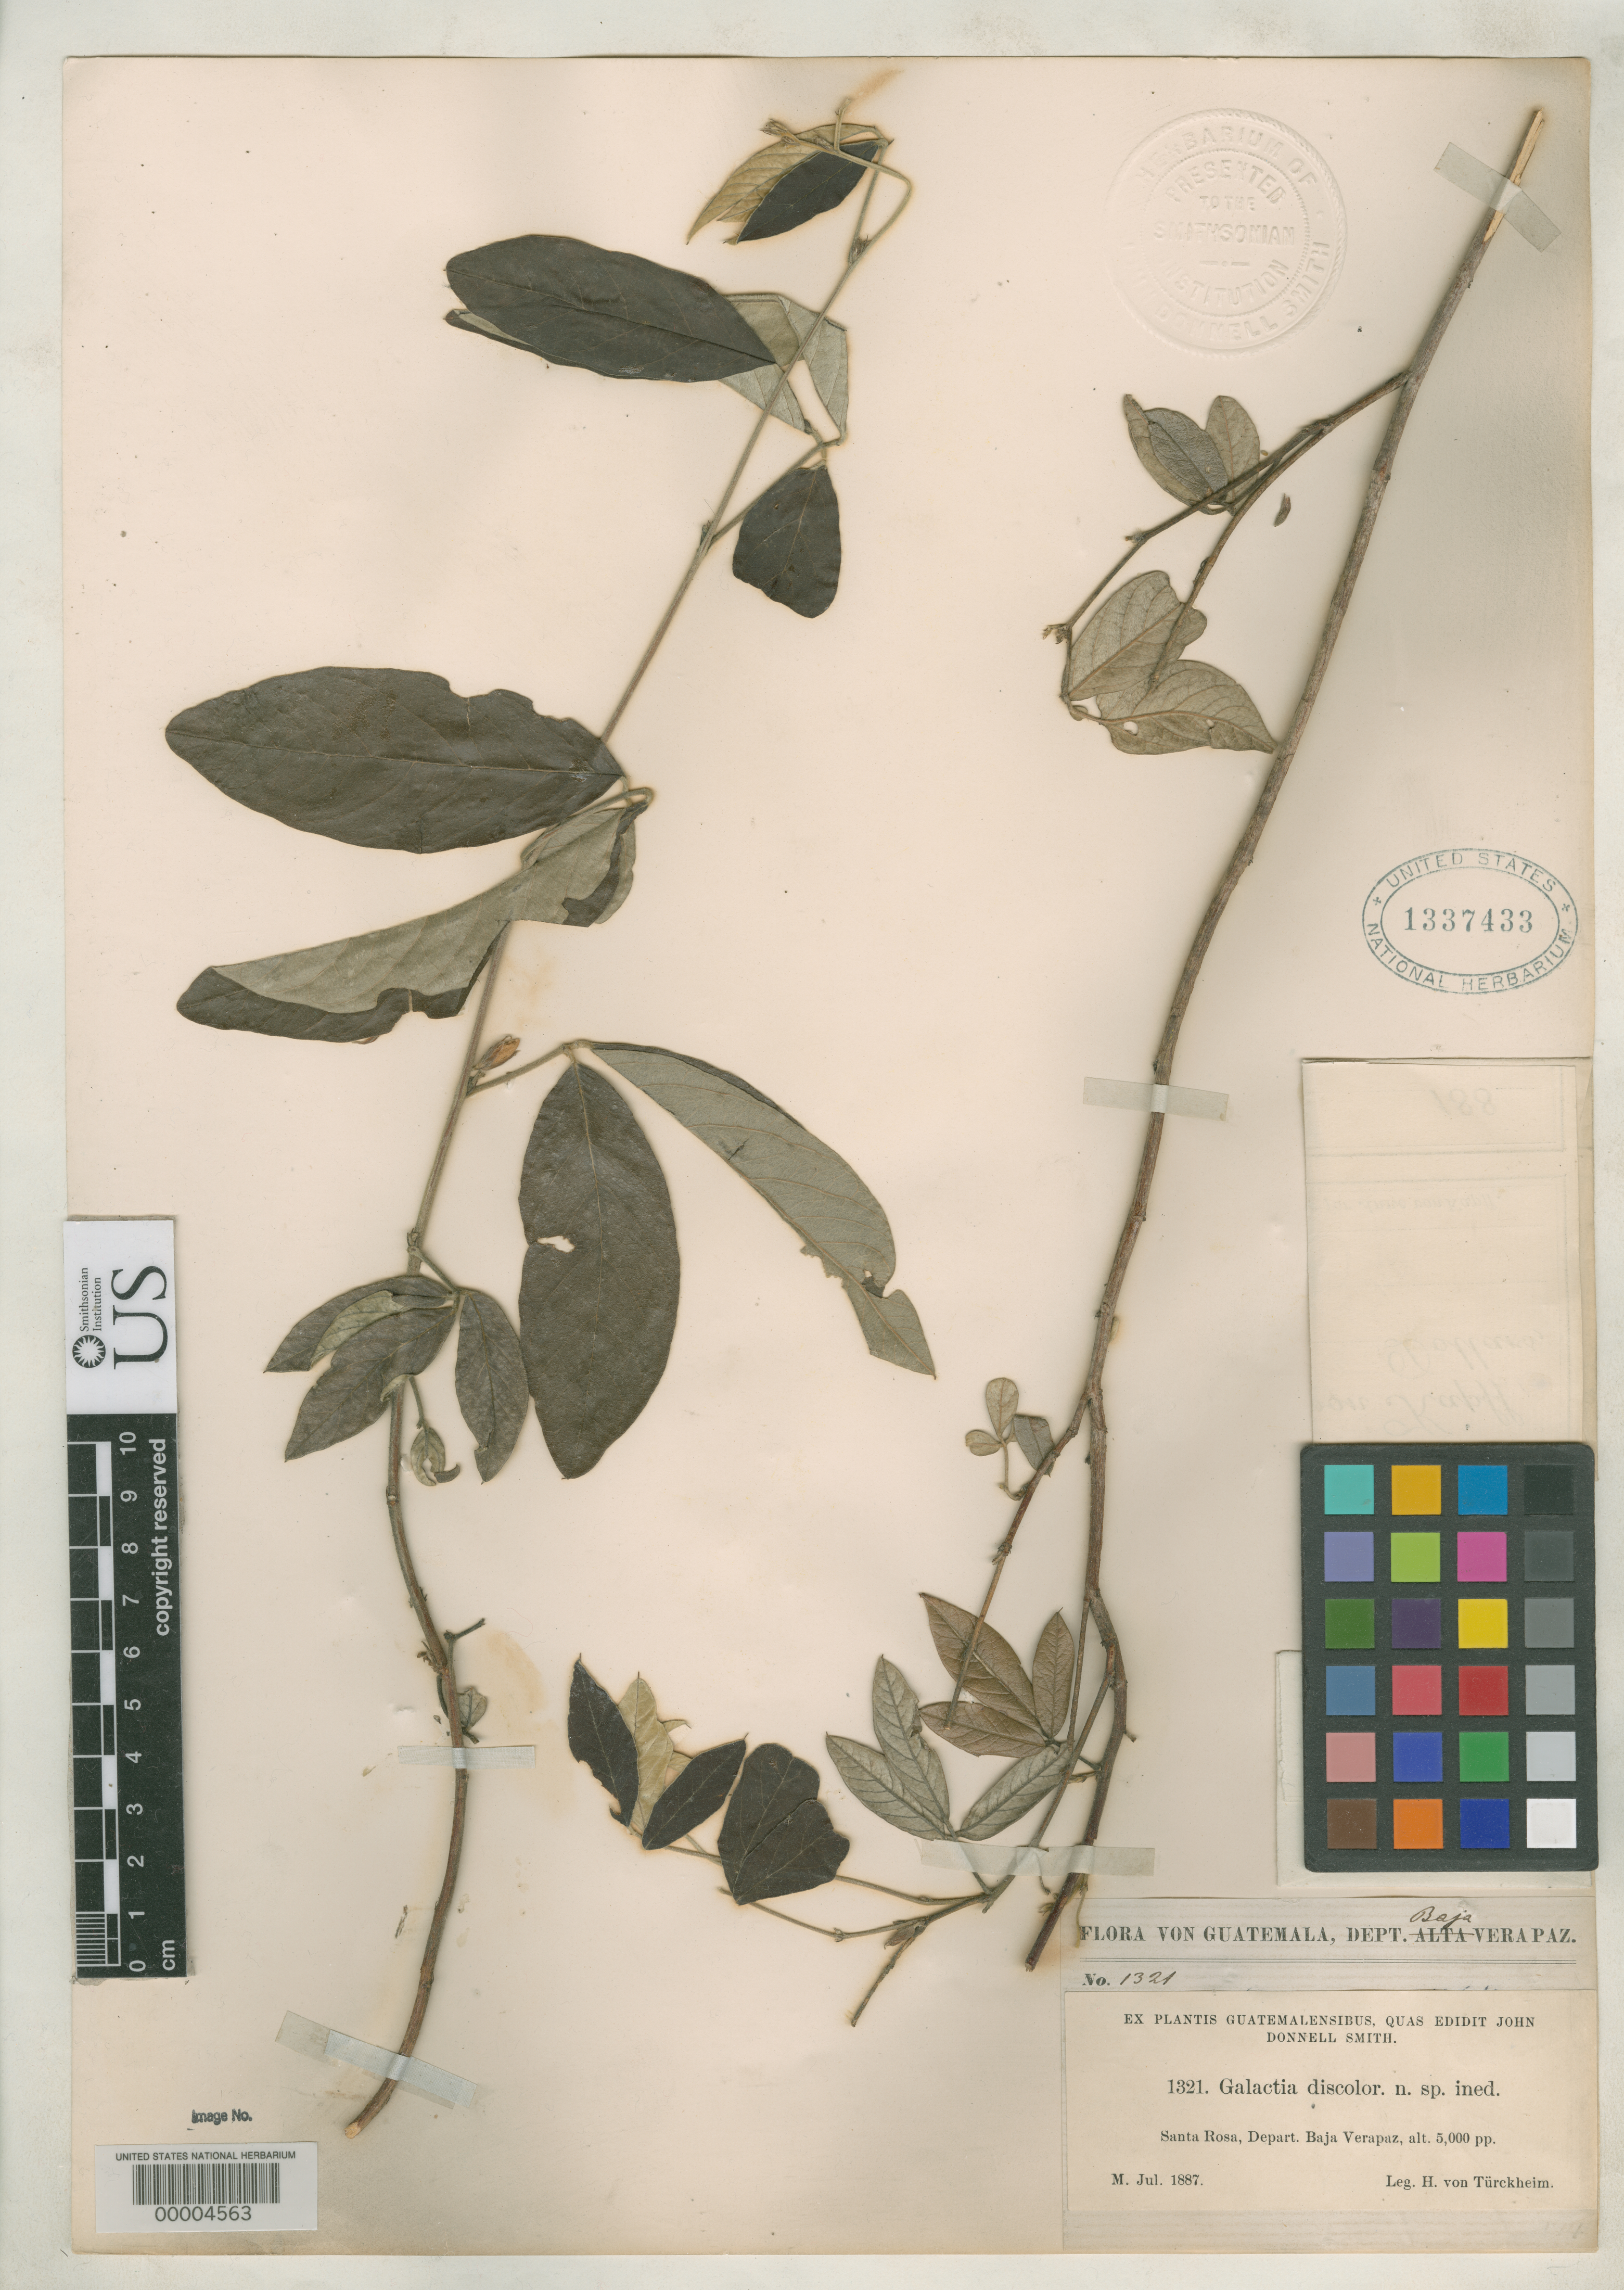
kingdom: Plantae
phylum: Tracheophyta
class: Magnoliopsida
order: Fabales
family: Fabaceae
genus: Galactia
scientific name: Galactia discolor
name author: Donn. Sm.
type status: Type Collection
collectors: H. von Türckheim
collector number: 1321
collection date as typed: Jul 1887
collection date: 1887-07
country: Guatemala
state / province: Baja Verapaz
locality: Santa Rosa.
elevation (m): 1524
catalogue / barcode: US 1337433